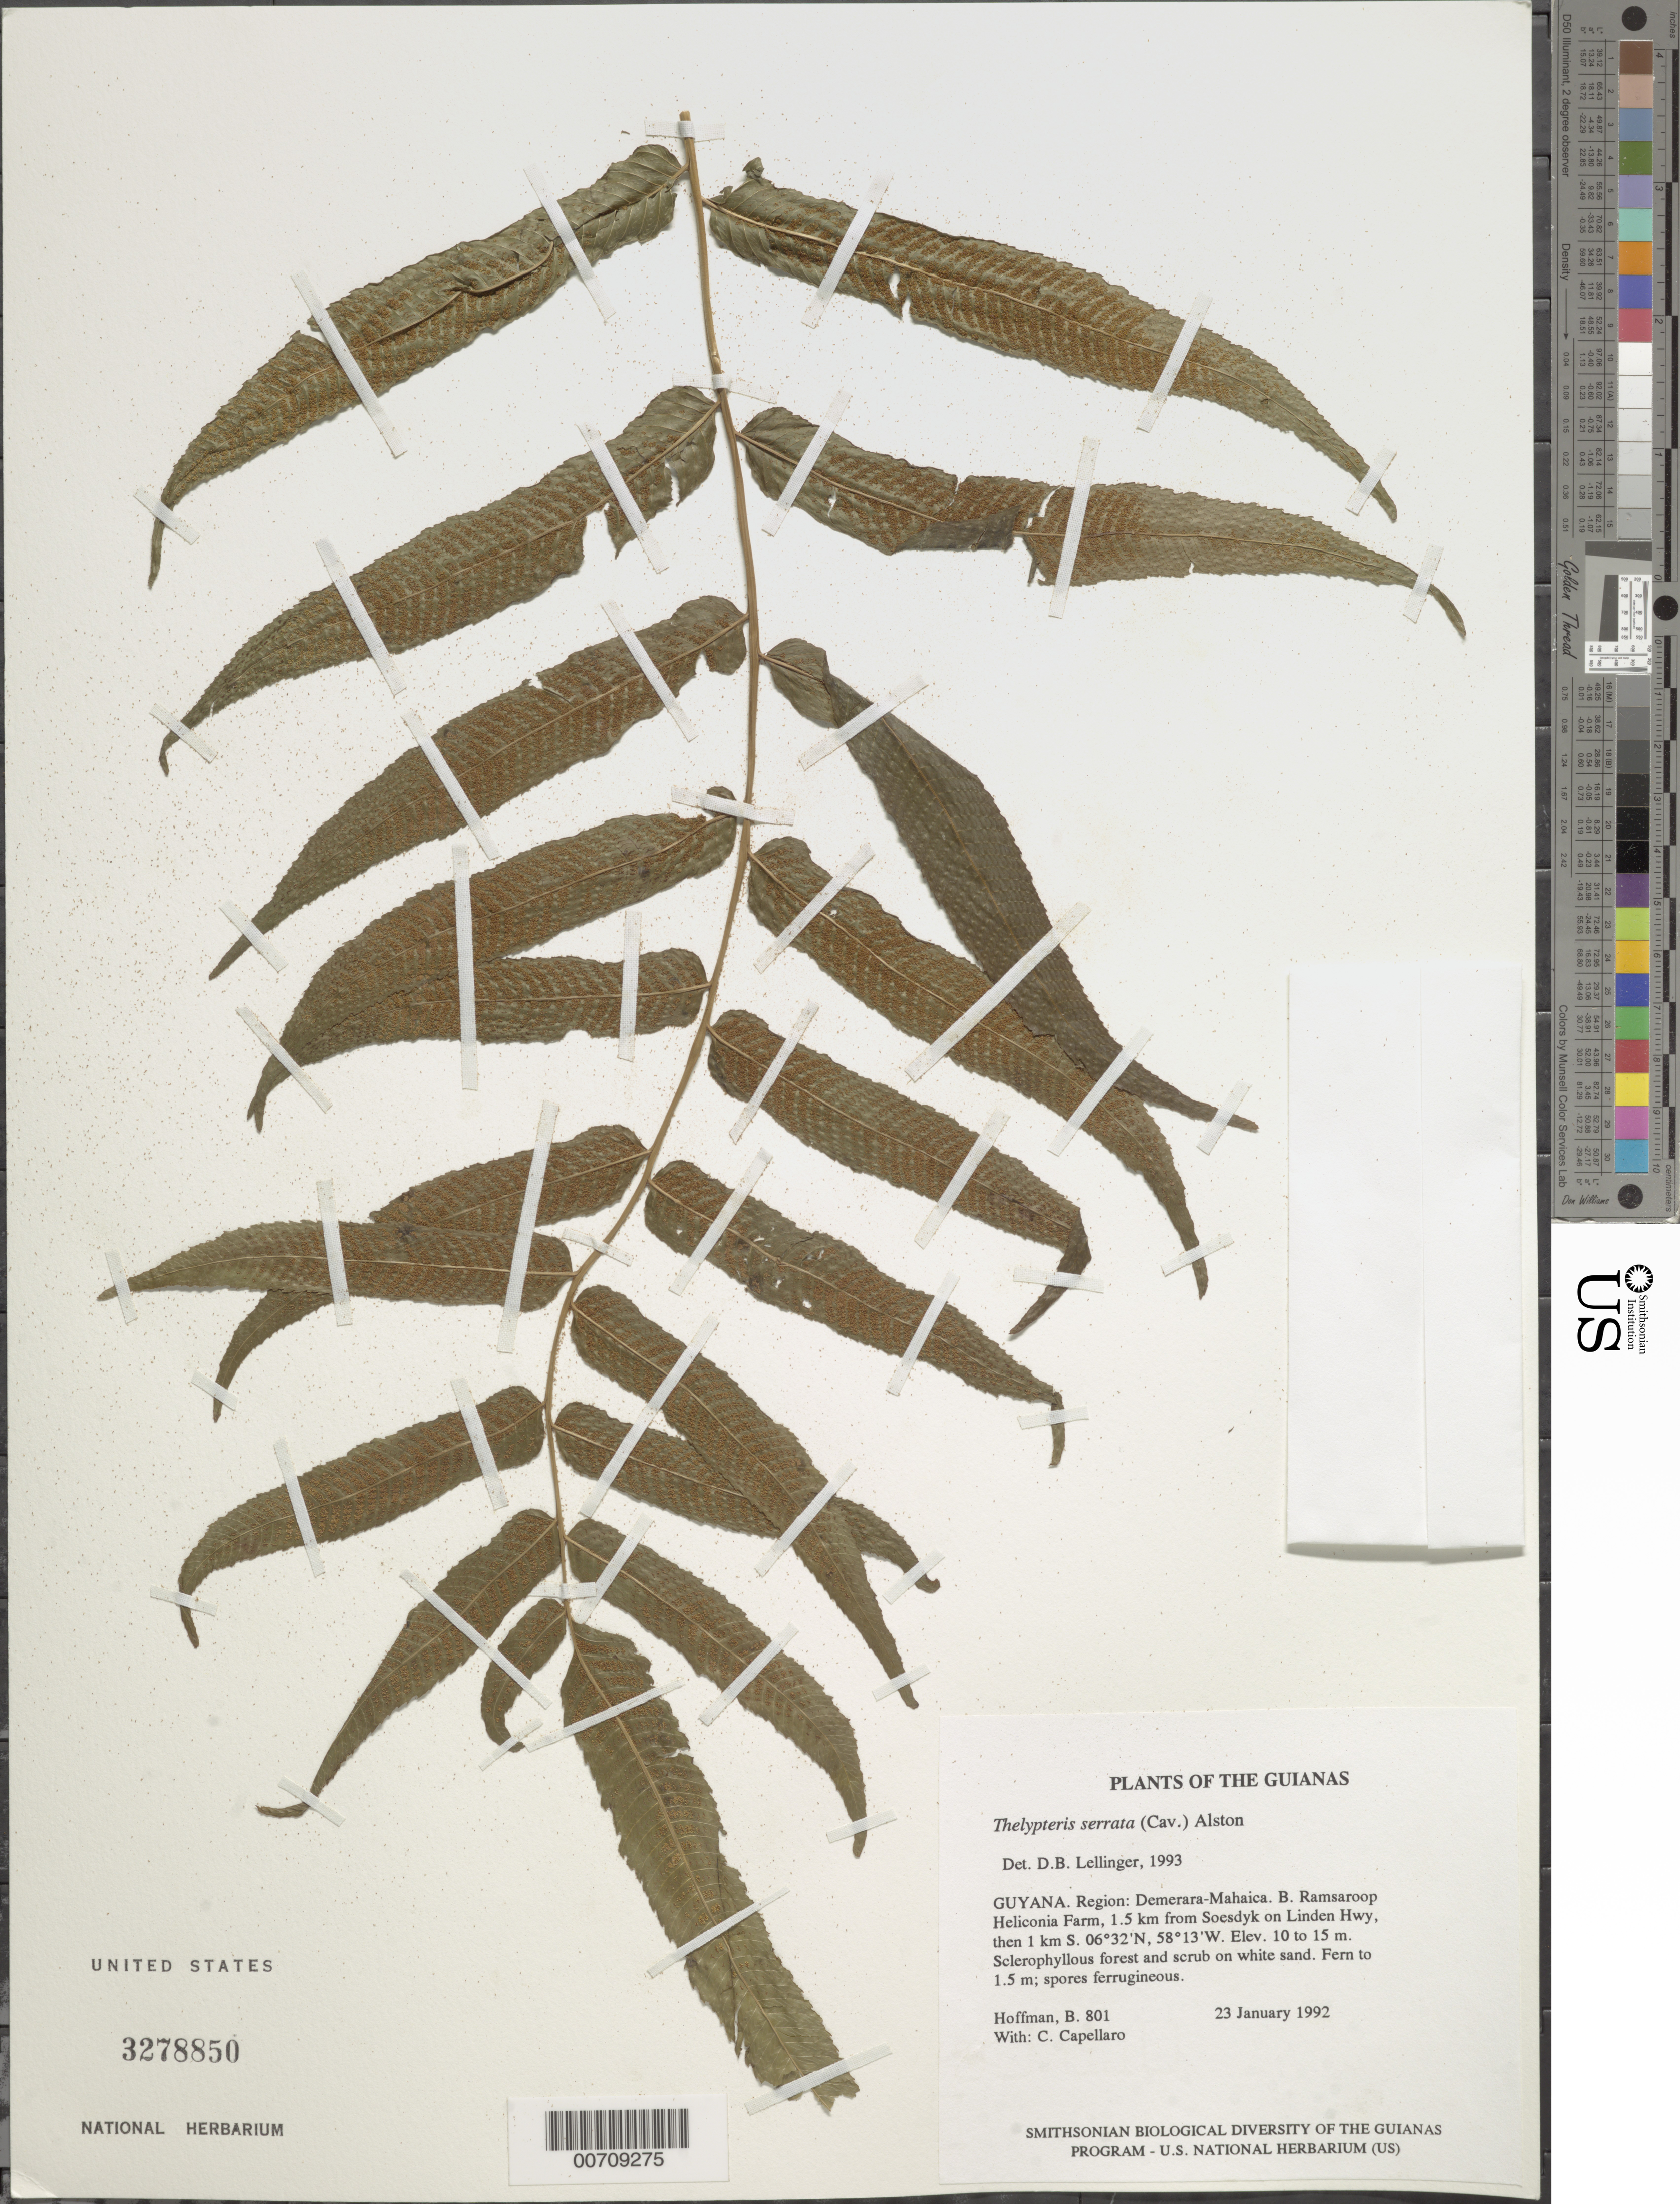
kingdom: Plantae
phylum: Tracheophyta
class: Polypodiopsida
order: Polypodiales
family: Thelypteridaceae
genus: Meniscium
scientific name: Meniscium serratum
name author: Cav.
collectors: B. Hoffman & C. Capellaro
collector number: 801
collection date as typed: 23 January 1992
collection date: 1992-01-23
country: Guyana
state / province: Demerara-Mahaica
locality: B. Ramsaroop Heliconia Farm, 1.5 km from Soesdyke on Linden Hwy, then 1 km S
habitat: Sclerophyllous forest and scrub on white sand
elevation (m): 10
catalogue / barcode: US 3278850